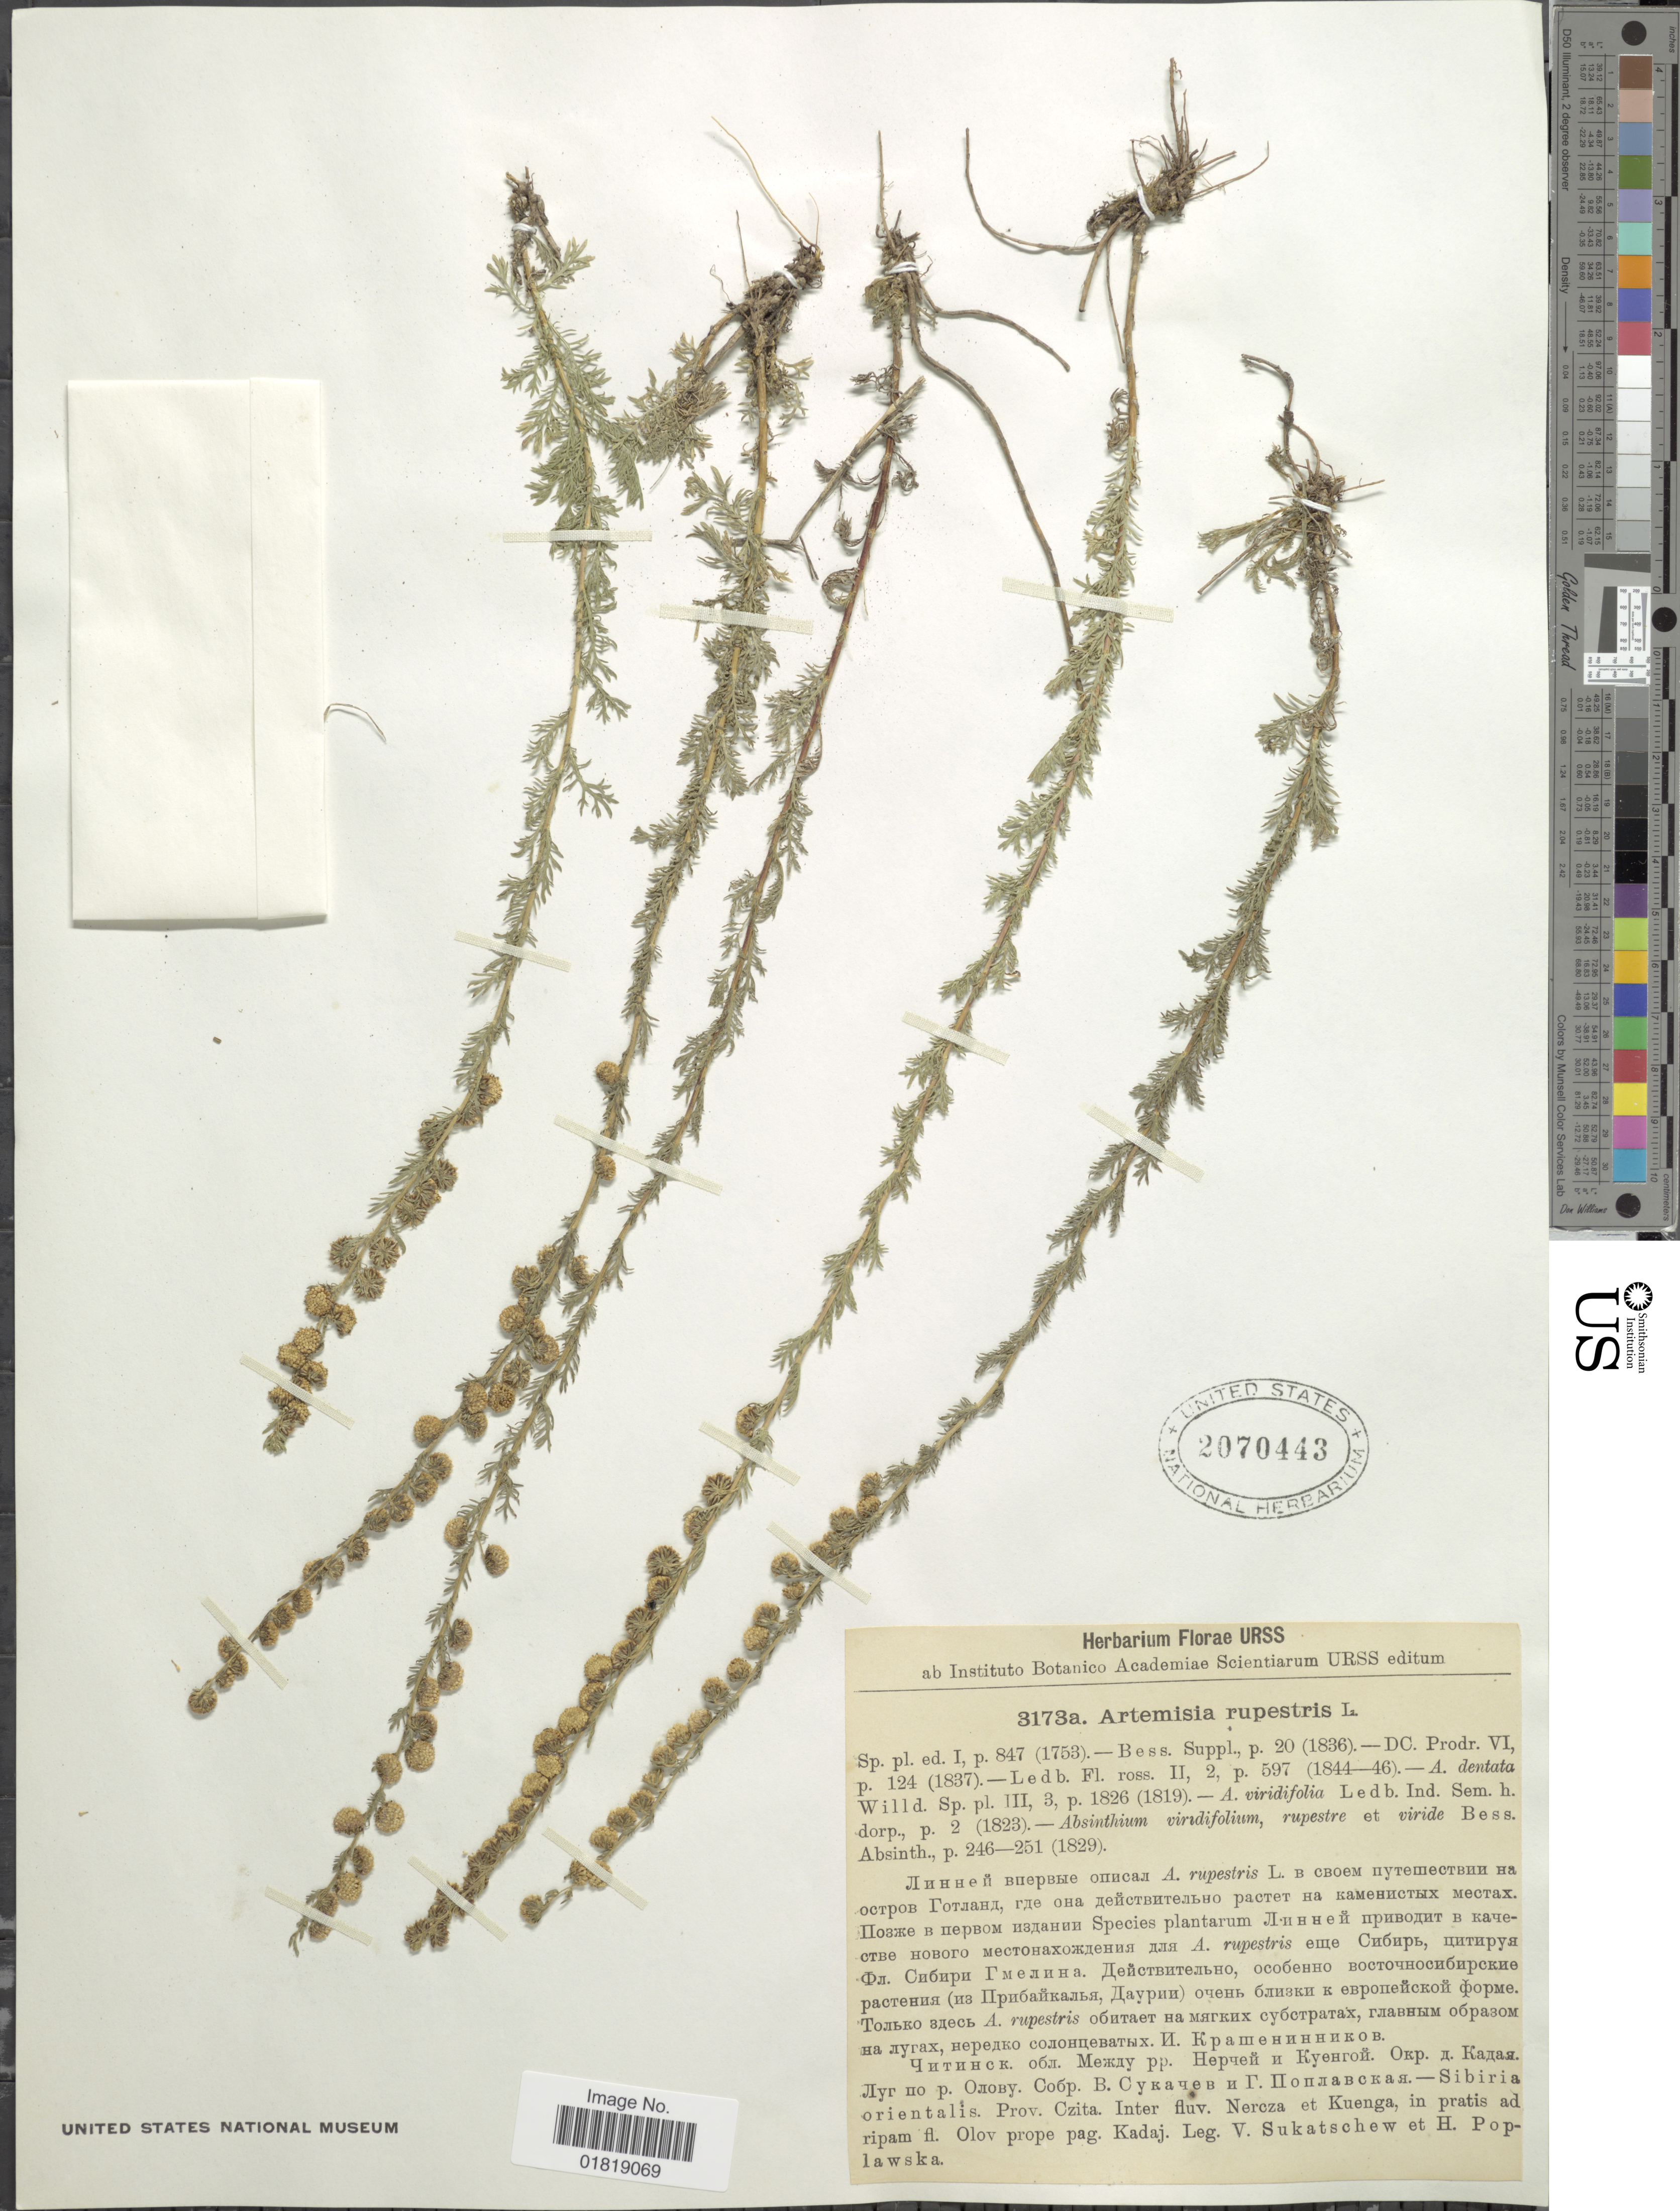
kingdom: Plantae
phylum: Tracheophyta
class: Magnoliopsida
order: Asterales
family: Asteraceae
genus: Artemisia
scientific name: Artemisia rupestris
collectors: V. Sukatschew & H. Poplawska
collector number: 3173a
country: Russian Federation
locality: Sibiria orientalis, Prov. Czita, Inter fluv. Nercza et Kuenga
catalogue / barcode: US 2070443